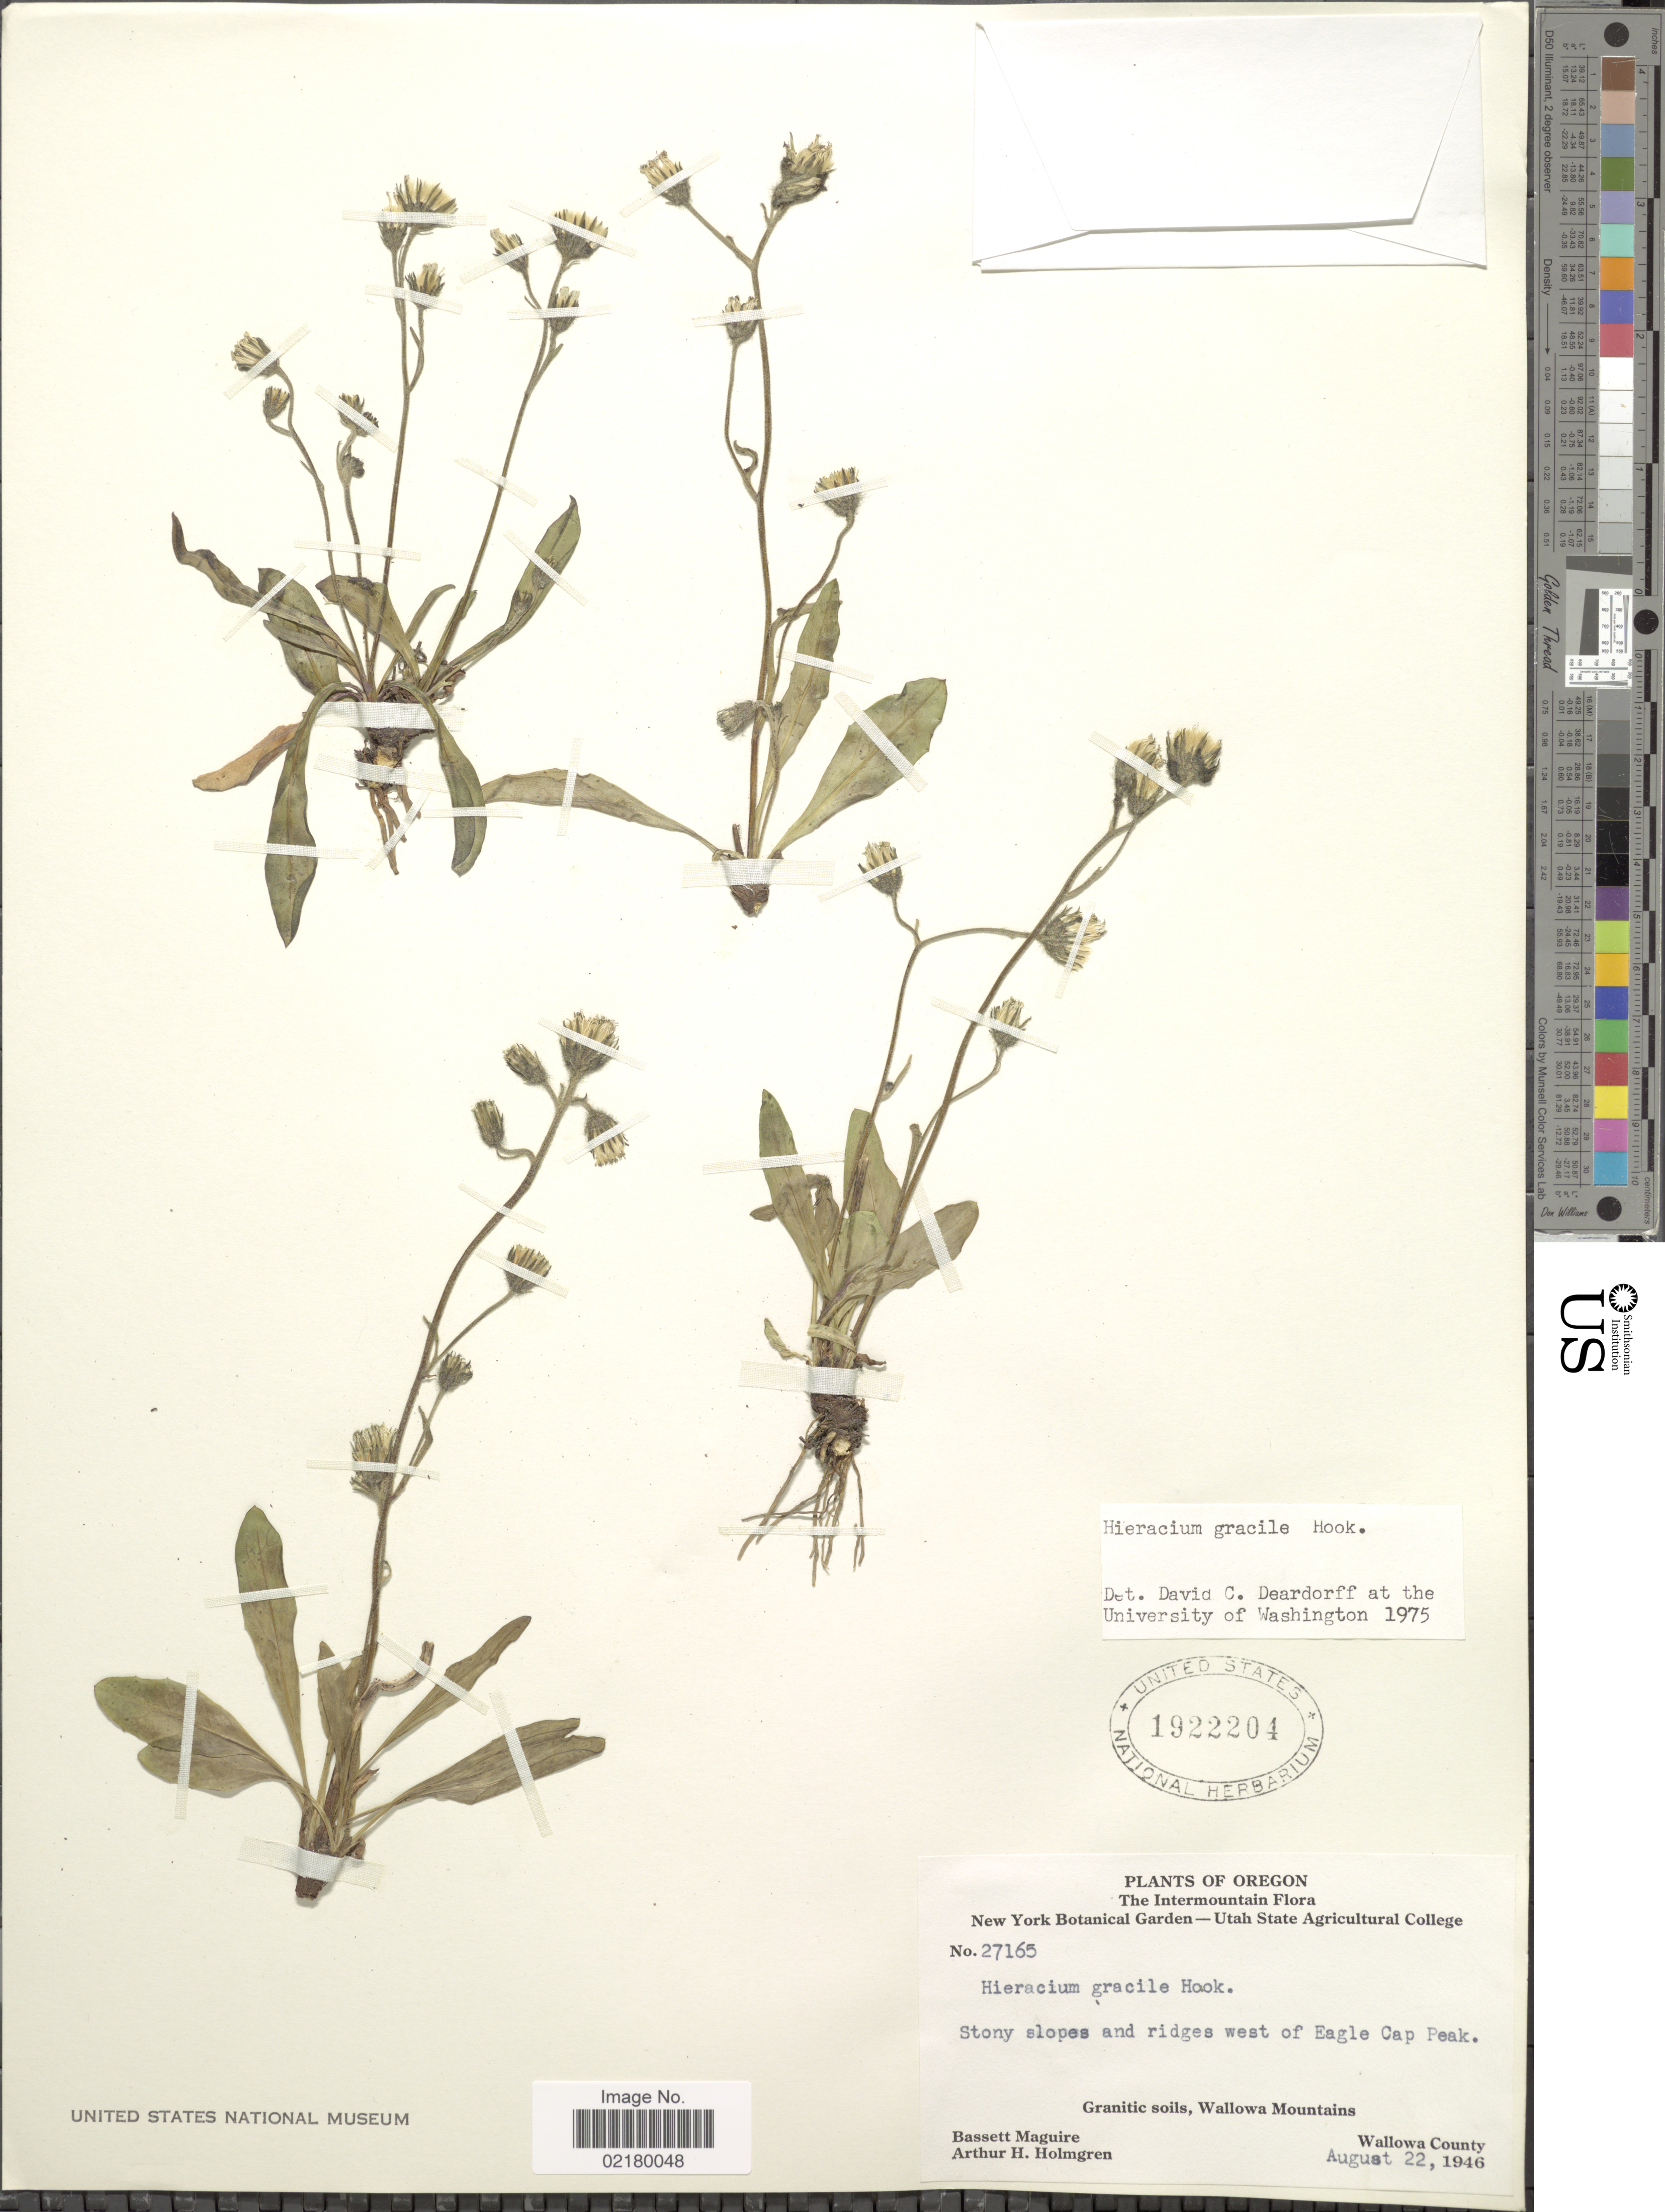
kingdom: Plantae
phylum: Tracheophyta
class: Magnoliopsida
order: Asterales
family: Asteraceae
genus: Hieracium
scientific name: Hieracium triste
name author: Willd. ex Spreng.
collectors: B. Maguire & A. H. Holmgren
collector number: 27165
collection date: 1946-08-22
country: United States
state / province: Oregon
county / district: Wallowa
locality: The Intermountain, Stony slopes and ridges west of Eagle Cap Peak, Granitic soils, Wallowa Mountains, Wallowa County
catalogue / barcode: US 1922204